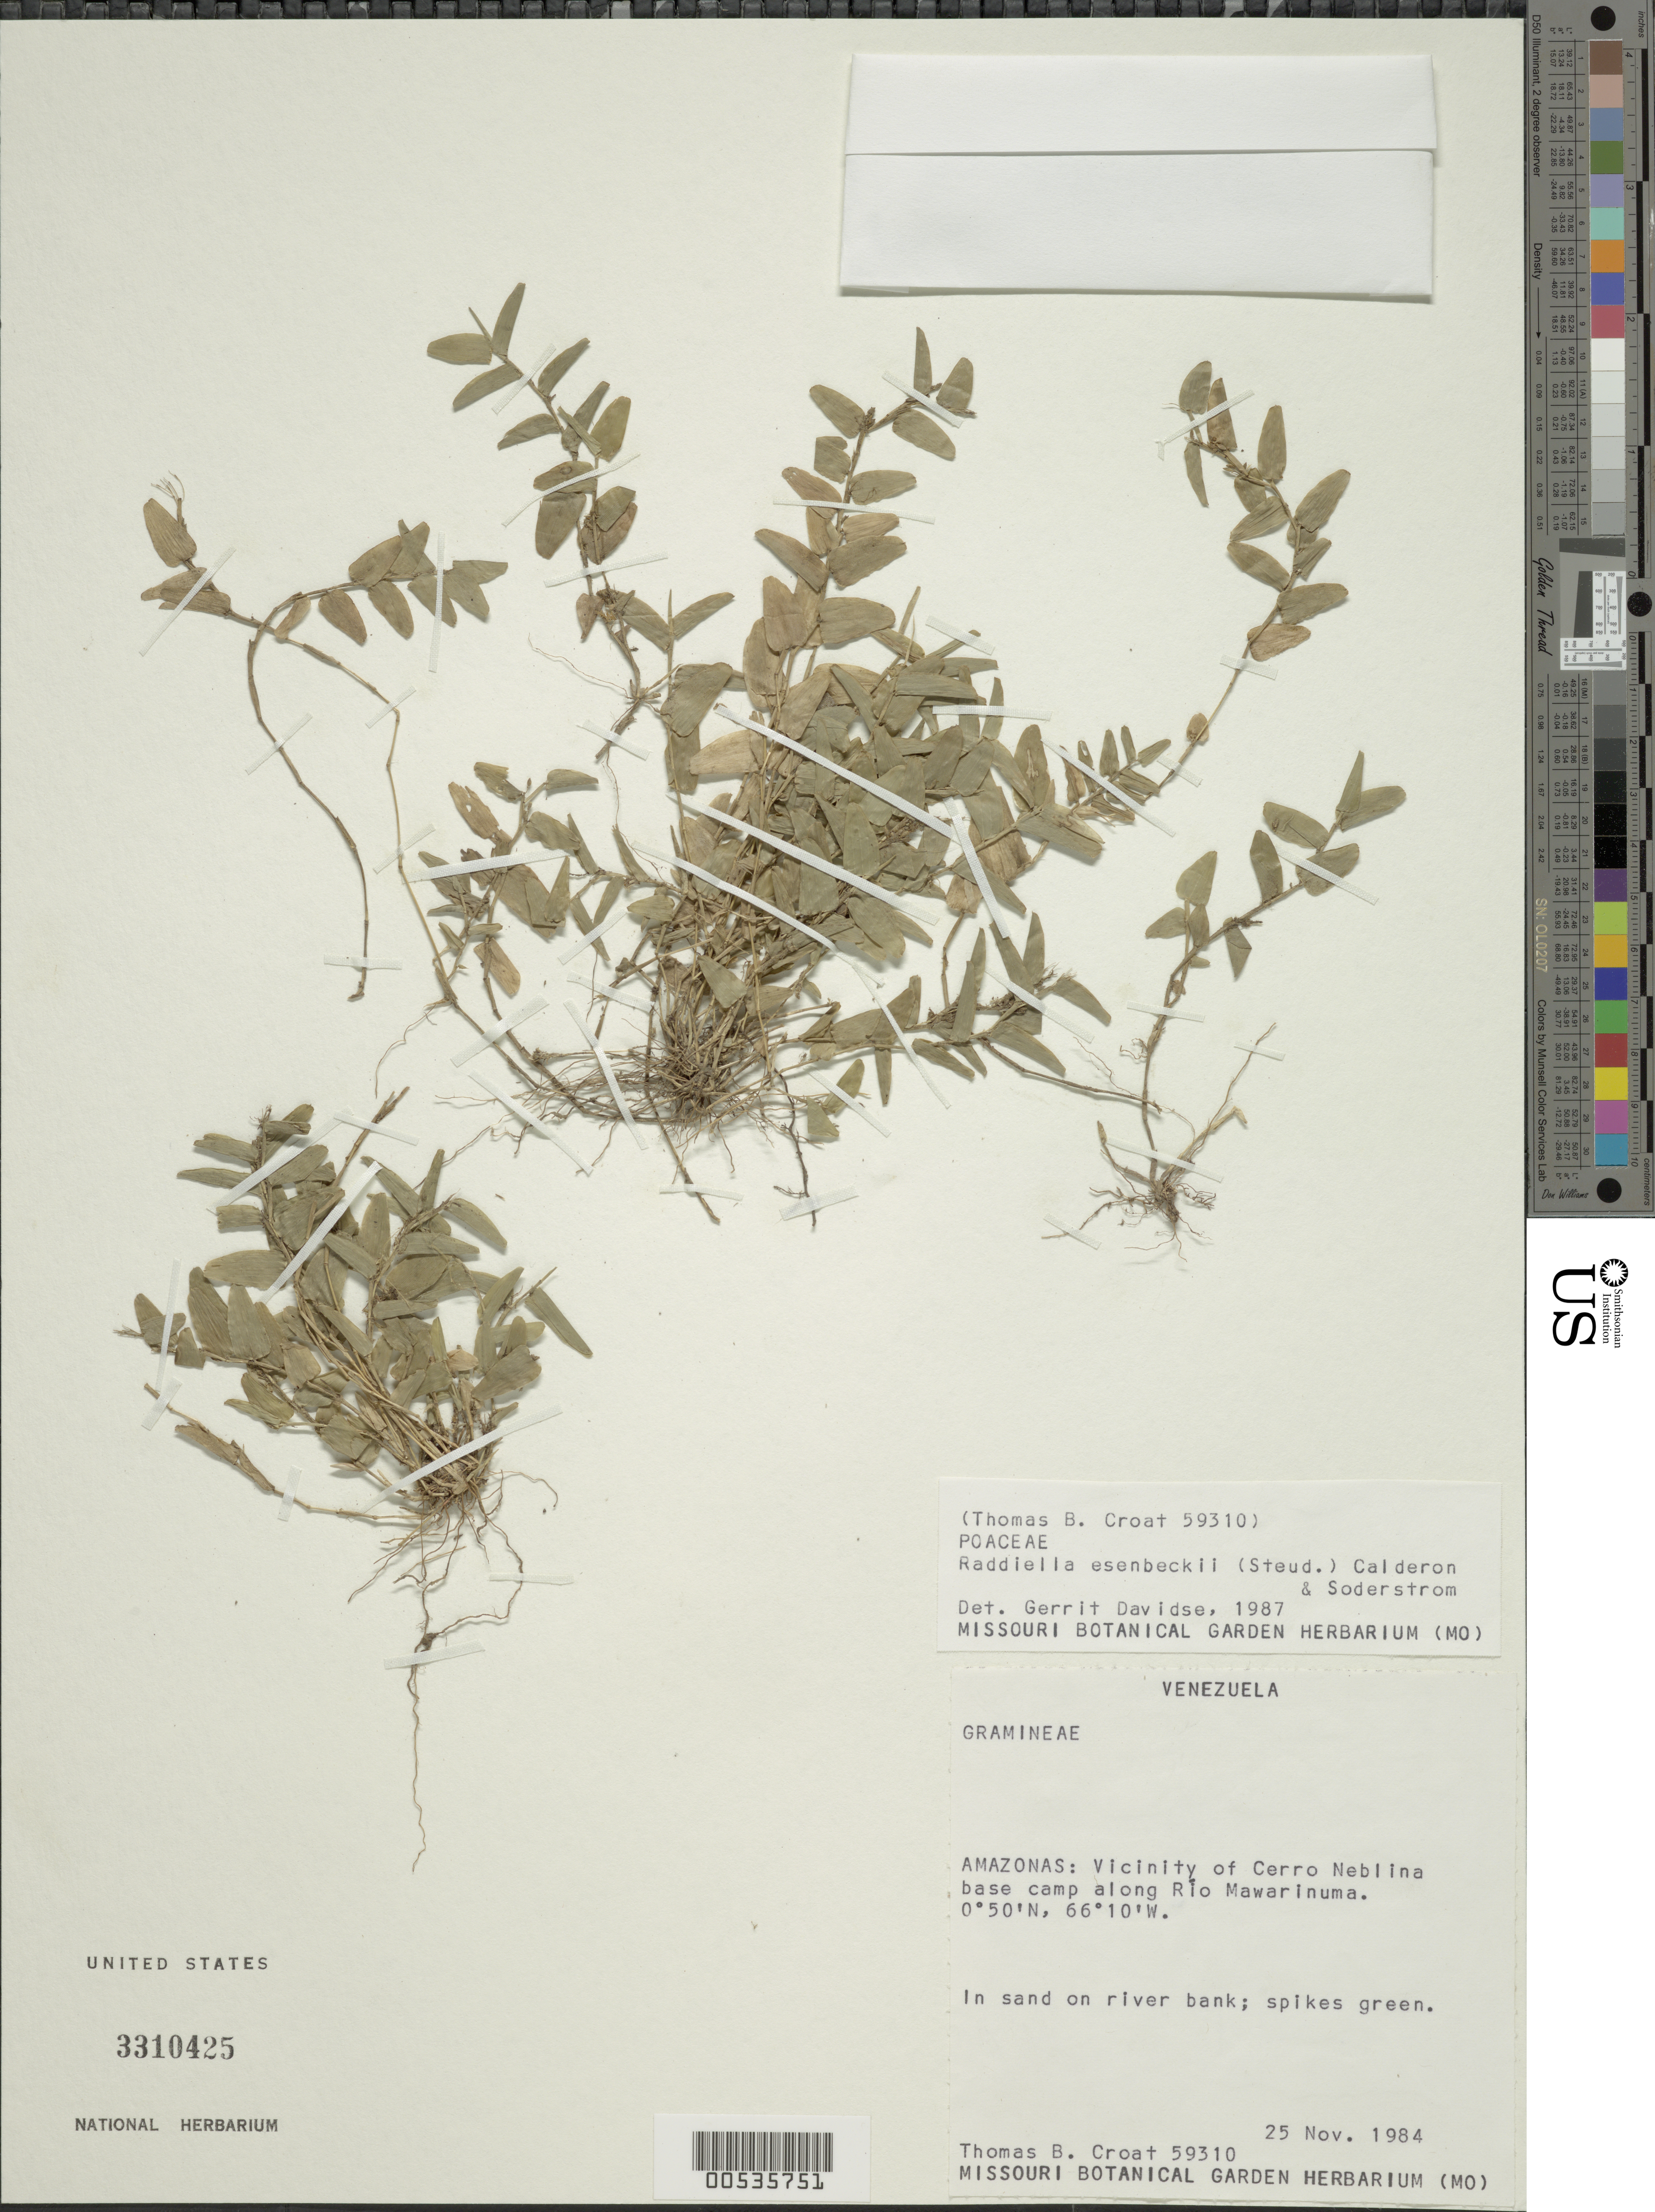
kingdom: Plantae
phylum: Tracheophyta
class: Liliopsida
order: Poales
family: Poaceae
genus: Raddiella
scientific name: Raddiella esenbeckii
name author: (Steud.) C. E. Calderón & Soderstr.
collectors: T. B. Croat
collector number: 59310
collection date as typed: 25 Nov 1984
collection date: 1984-11-25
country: Venezuela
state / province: Amazonas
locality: Cerro neblina, along rio mawarinum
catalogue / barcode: US 3310425